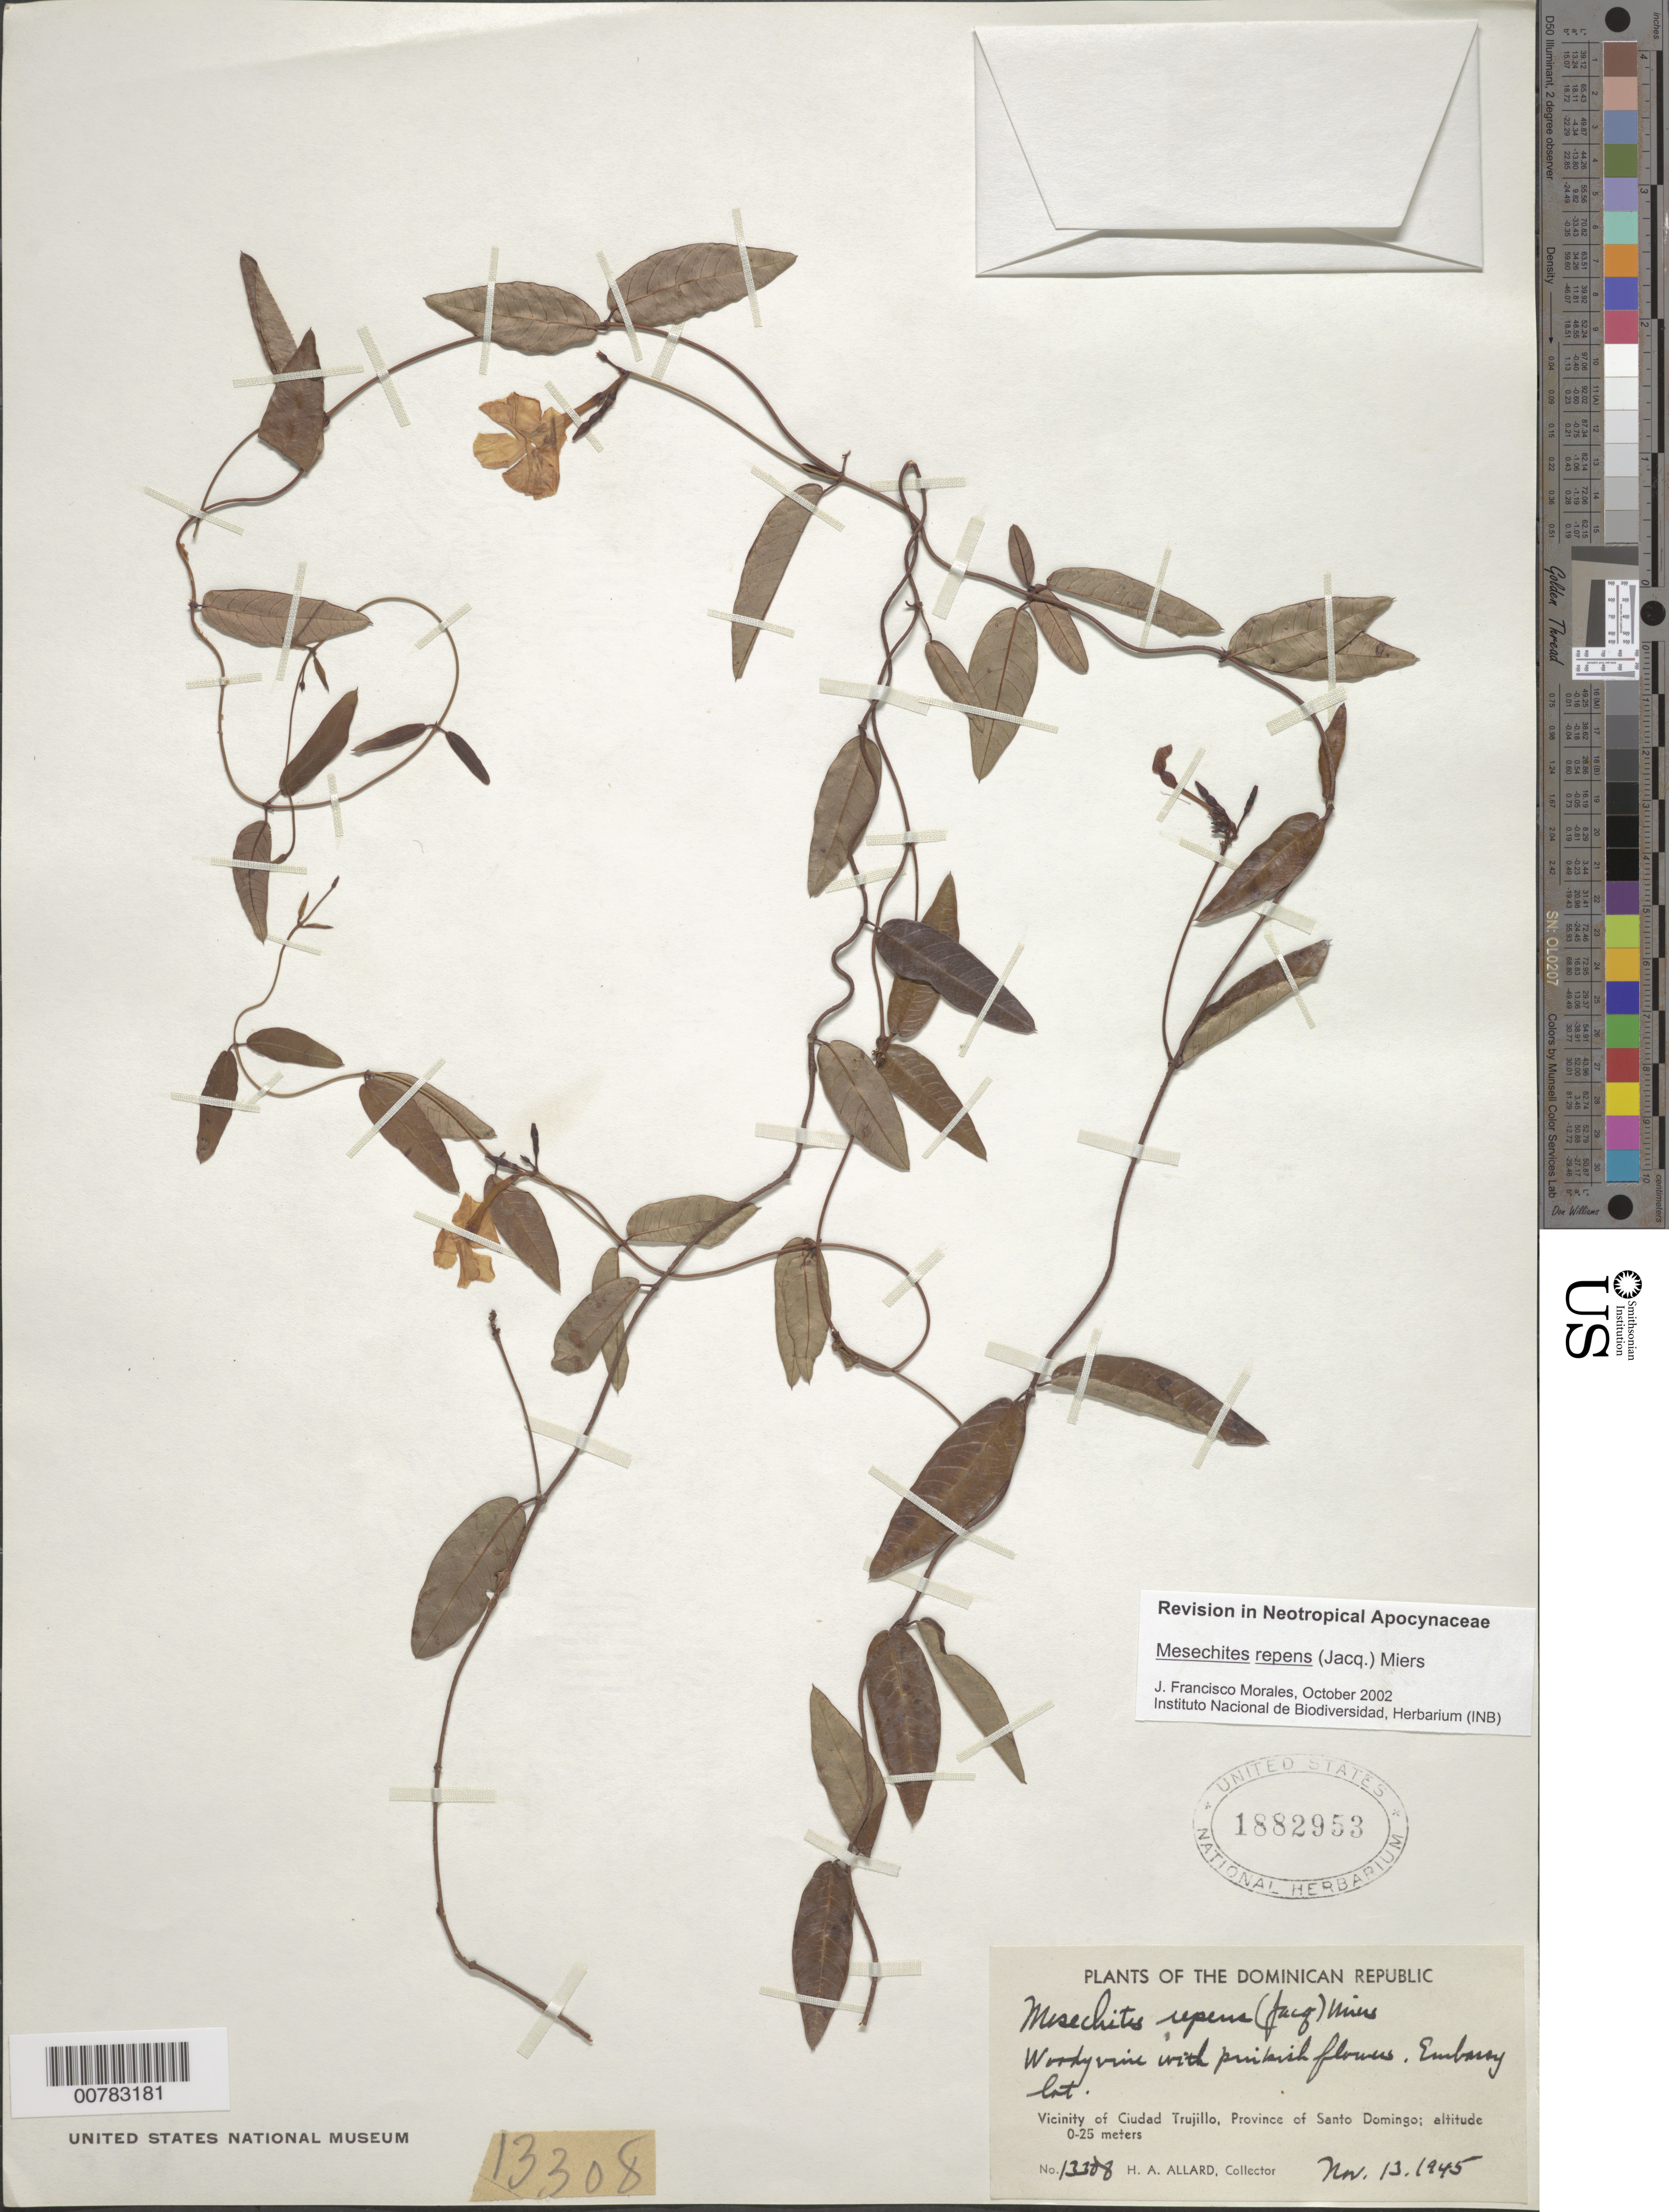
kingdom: Plantae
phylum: Tracheophyta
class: Magnoliopsida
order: Gentianales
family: Apocynaceae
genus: Mesechites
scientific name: Mesechites repens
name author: (Jacq.) Miers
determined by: Morales, J. F.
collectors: H. A. Allard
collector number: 13308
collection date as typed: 13 Nov 1945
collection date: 1945-11-13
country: Dominican Republic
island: Hispaniola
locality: Province of Santo Domingo, vicinity of Ciudad Trujillo, Embasy lot.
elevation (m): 0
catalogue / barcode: US 1882953